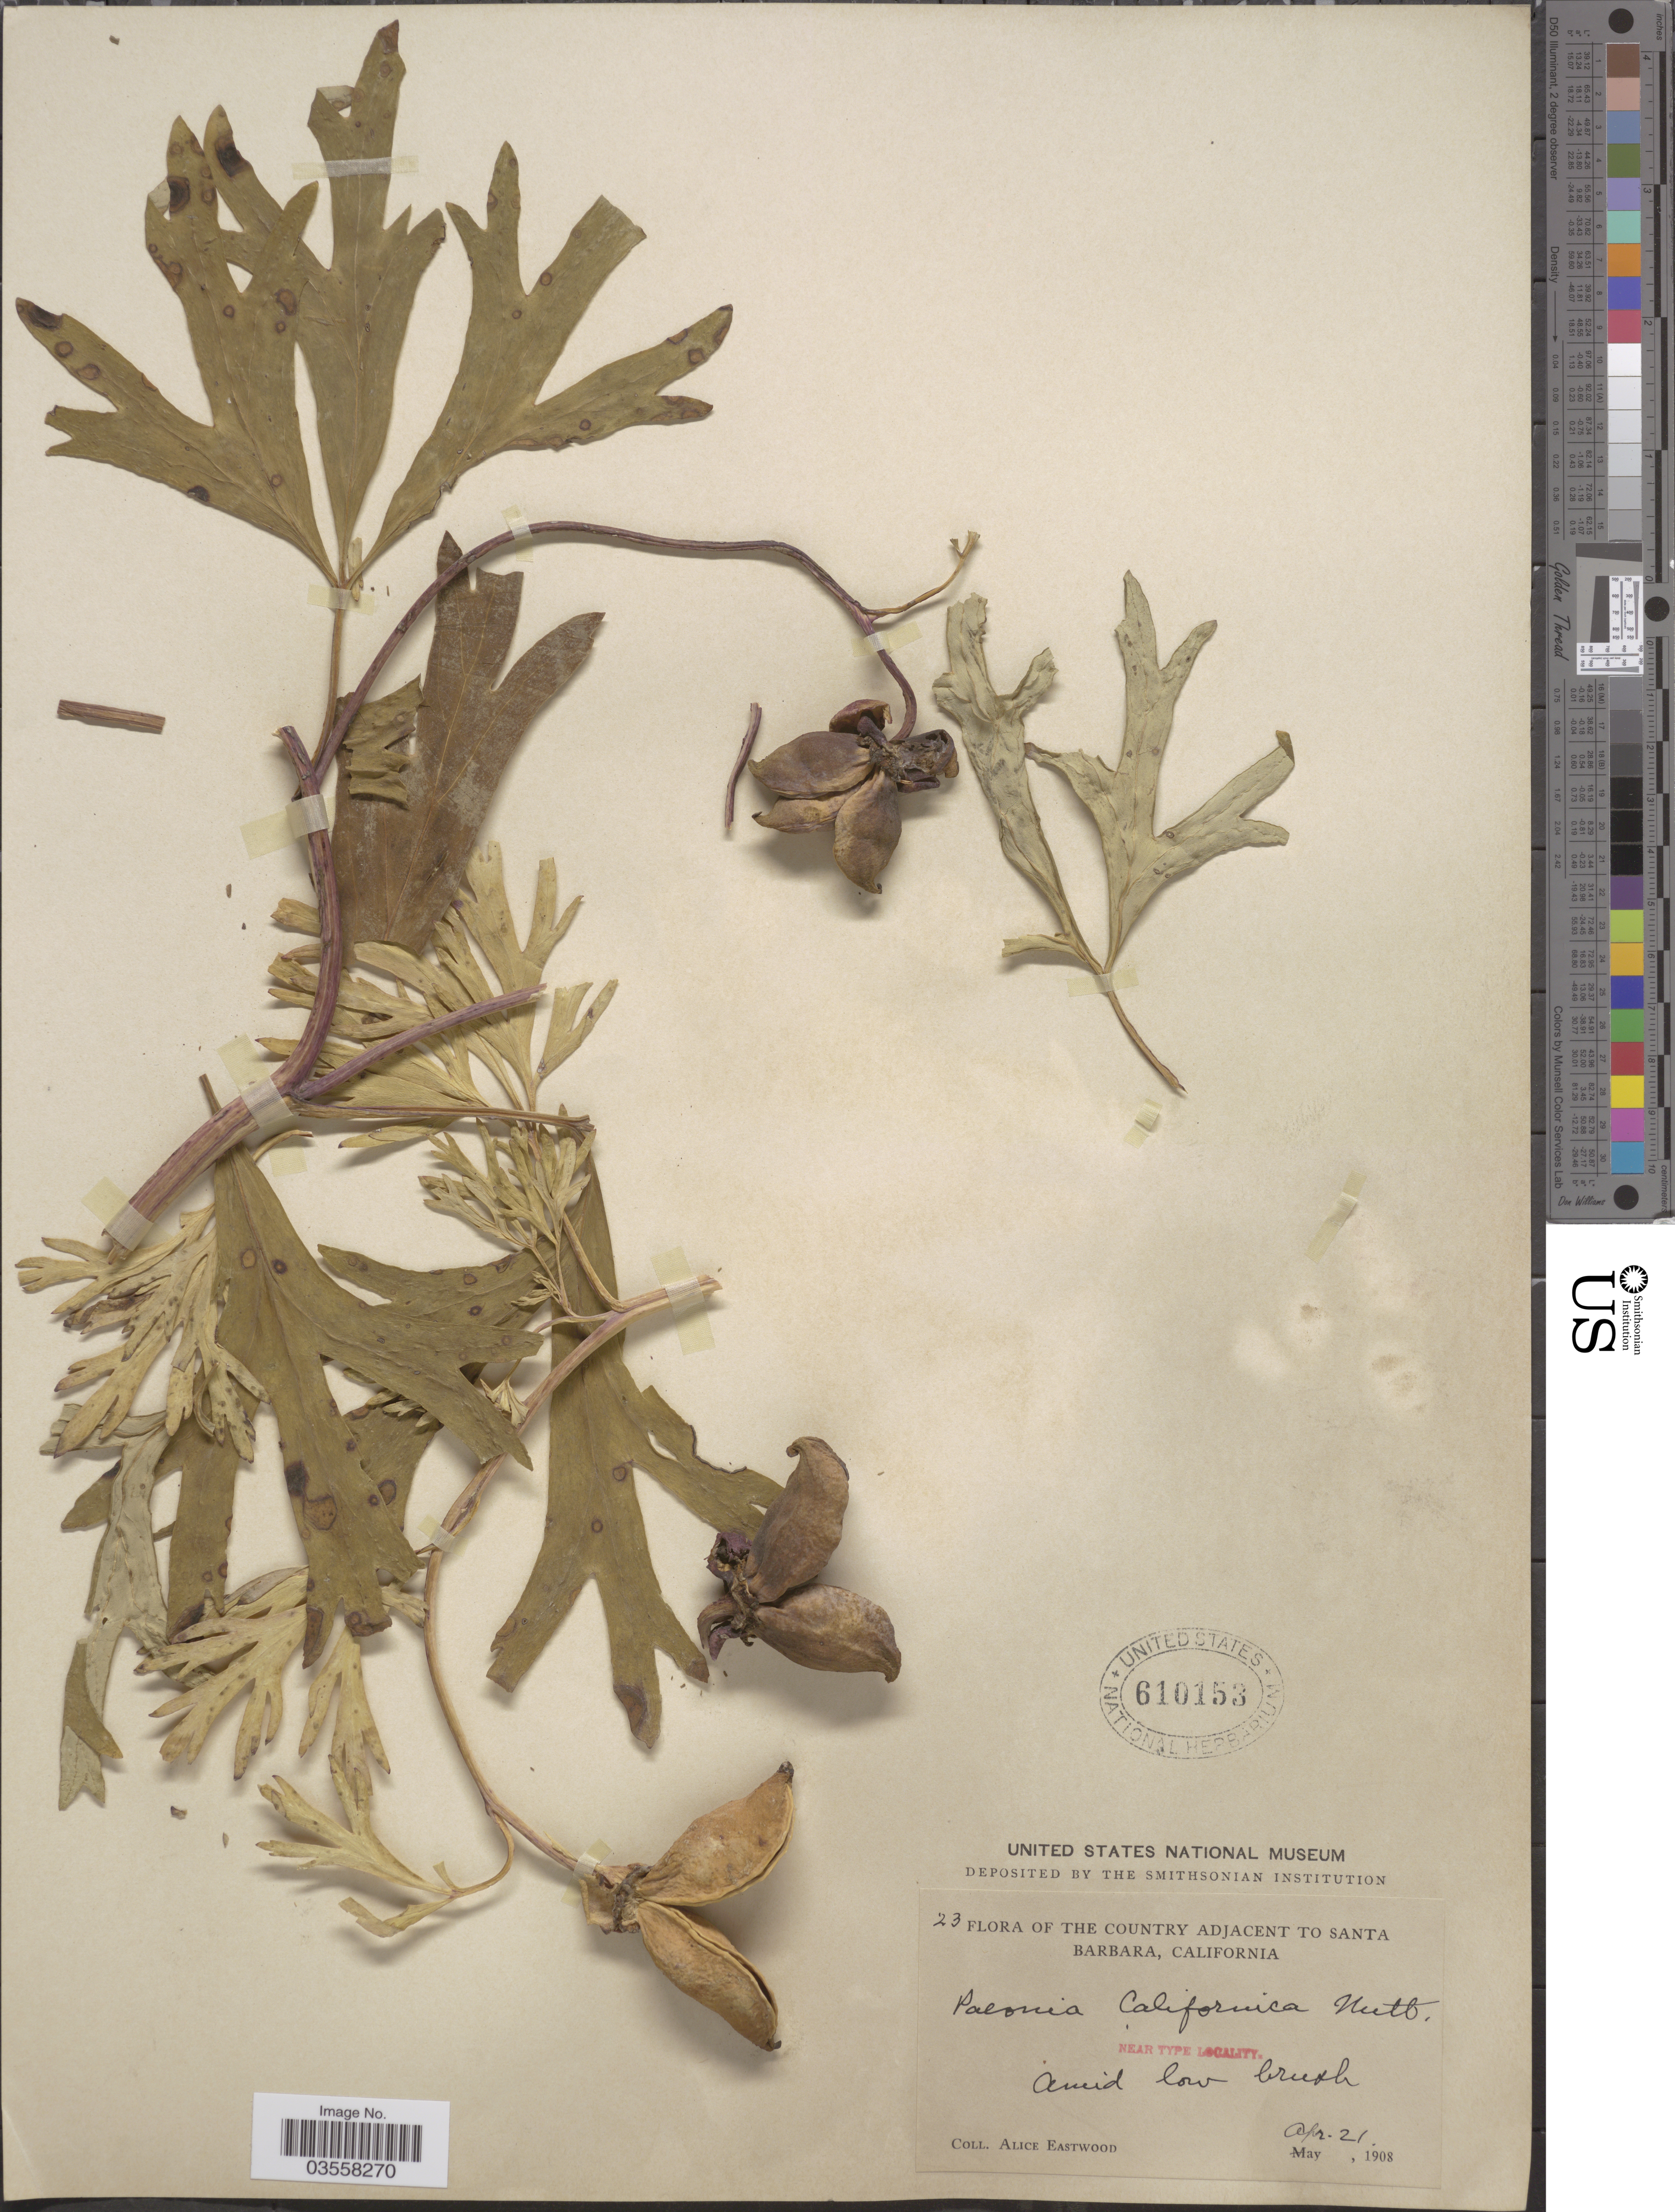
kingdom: Plantae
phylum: Tracheophyta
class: Magnoliopsida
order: Saxifragales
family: Paeoniaceae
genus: Paeonia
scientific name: Paeonia brownii subsp. californica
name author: (Nutt. ex Torr. & A. Gray) Abrams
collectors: A. Eastwood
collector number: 23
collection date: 1908-04-21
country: United States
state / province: California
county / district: Santa Barbara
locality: The Country adjacent to Santa Barbara.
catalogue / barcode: US 610153